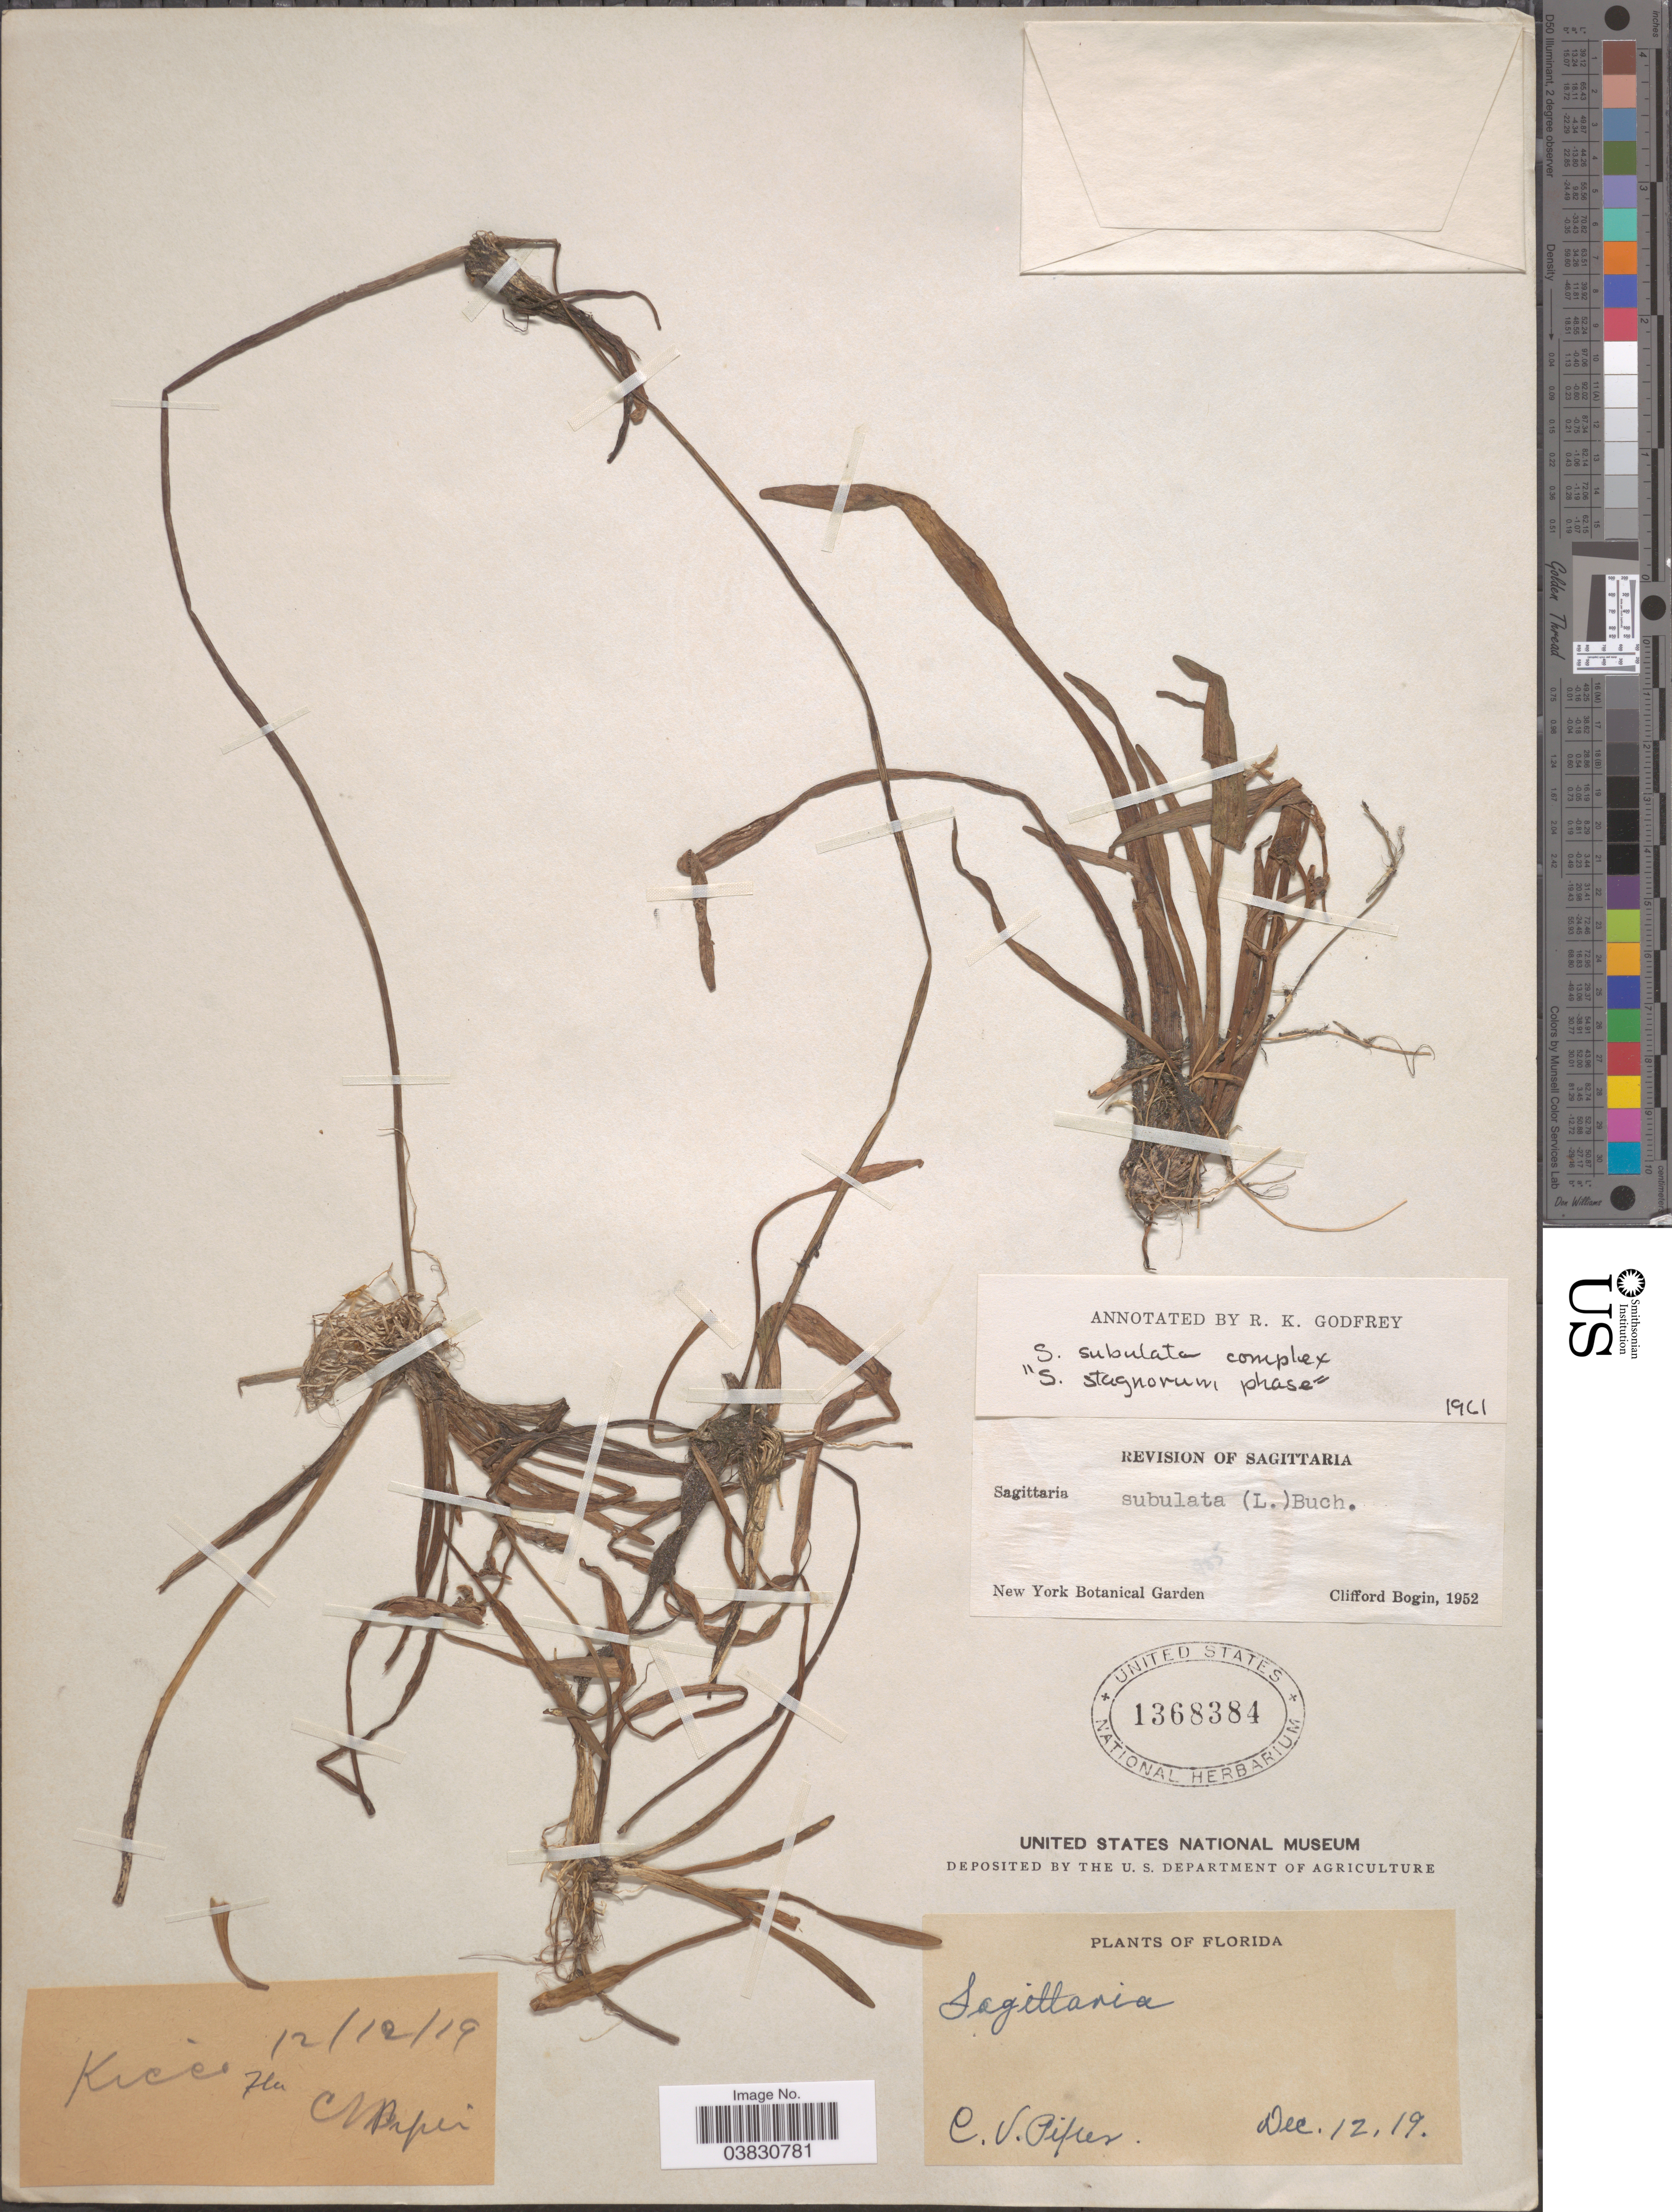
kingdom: Plantae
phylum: Tracheophyta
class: Liliopsida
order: Alismatales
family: Alismataceae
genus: Sagittaria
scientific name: Sagittaria subulata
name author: (L.) Buchenau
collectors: C. V. Piper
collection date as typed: Transcribed d/m/y: 12/12/19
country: United States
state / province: Florida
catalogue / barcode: US 1368384